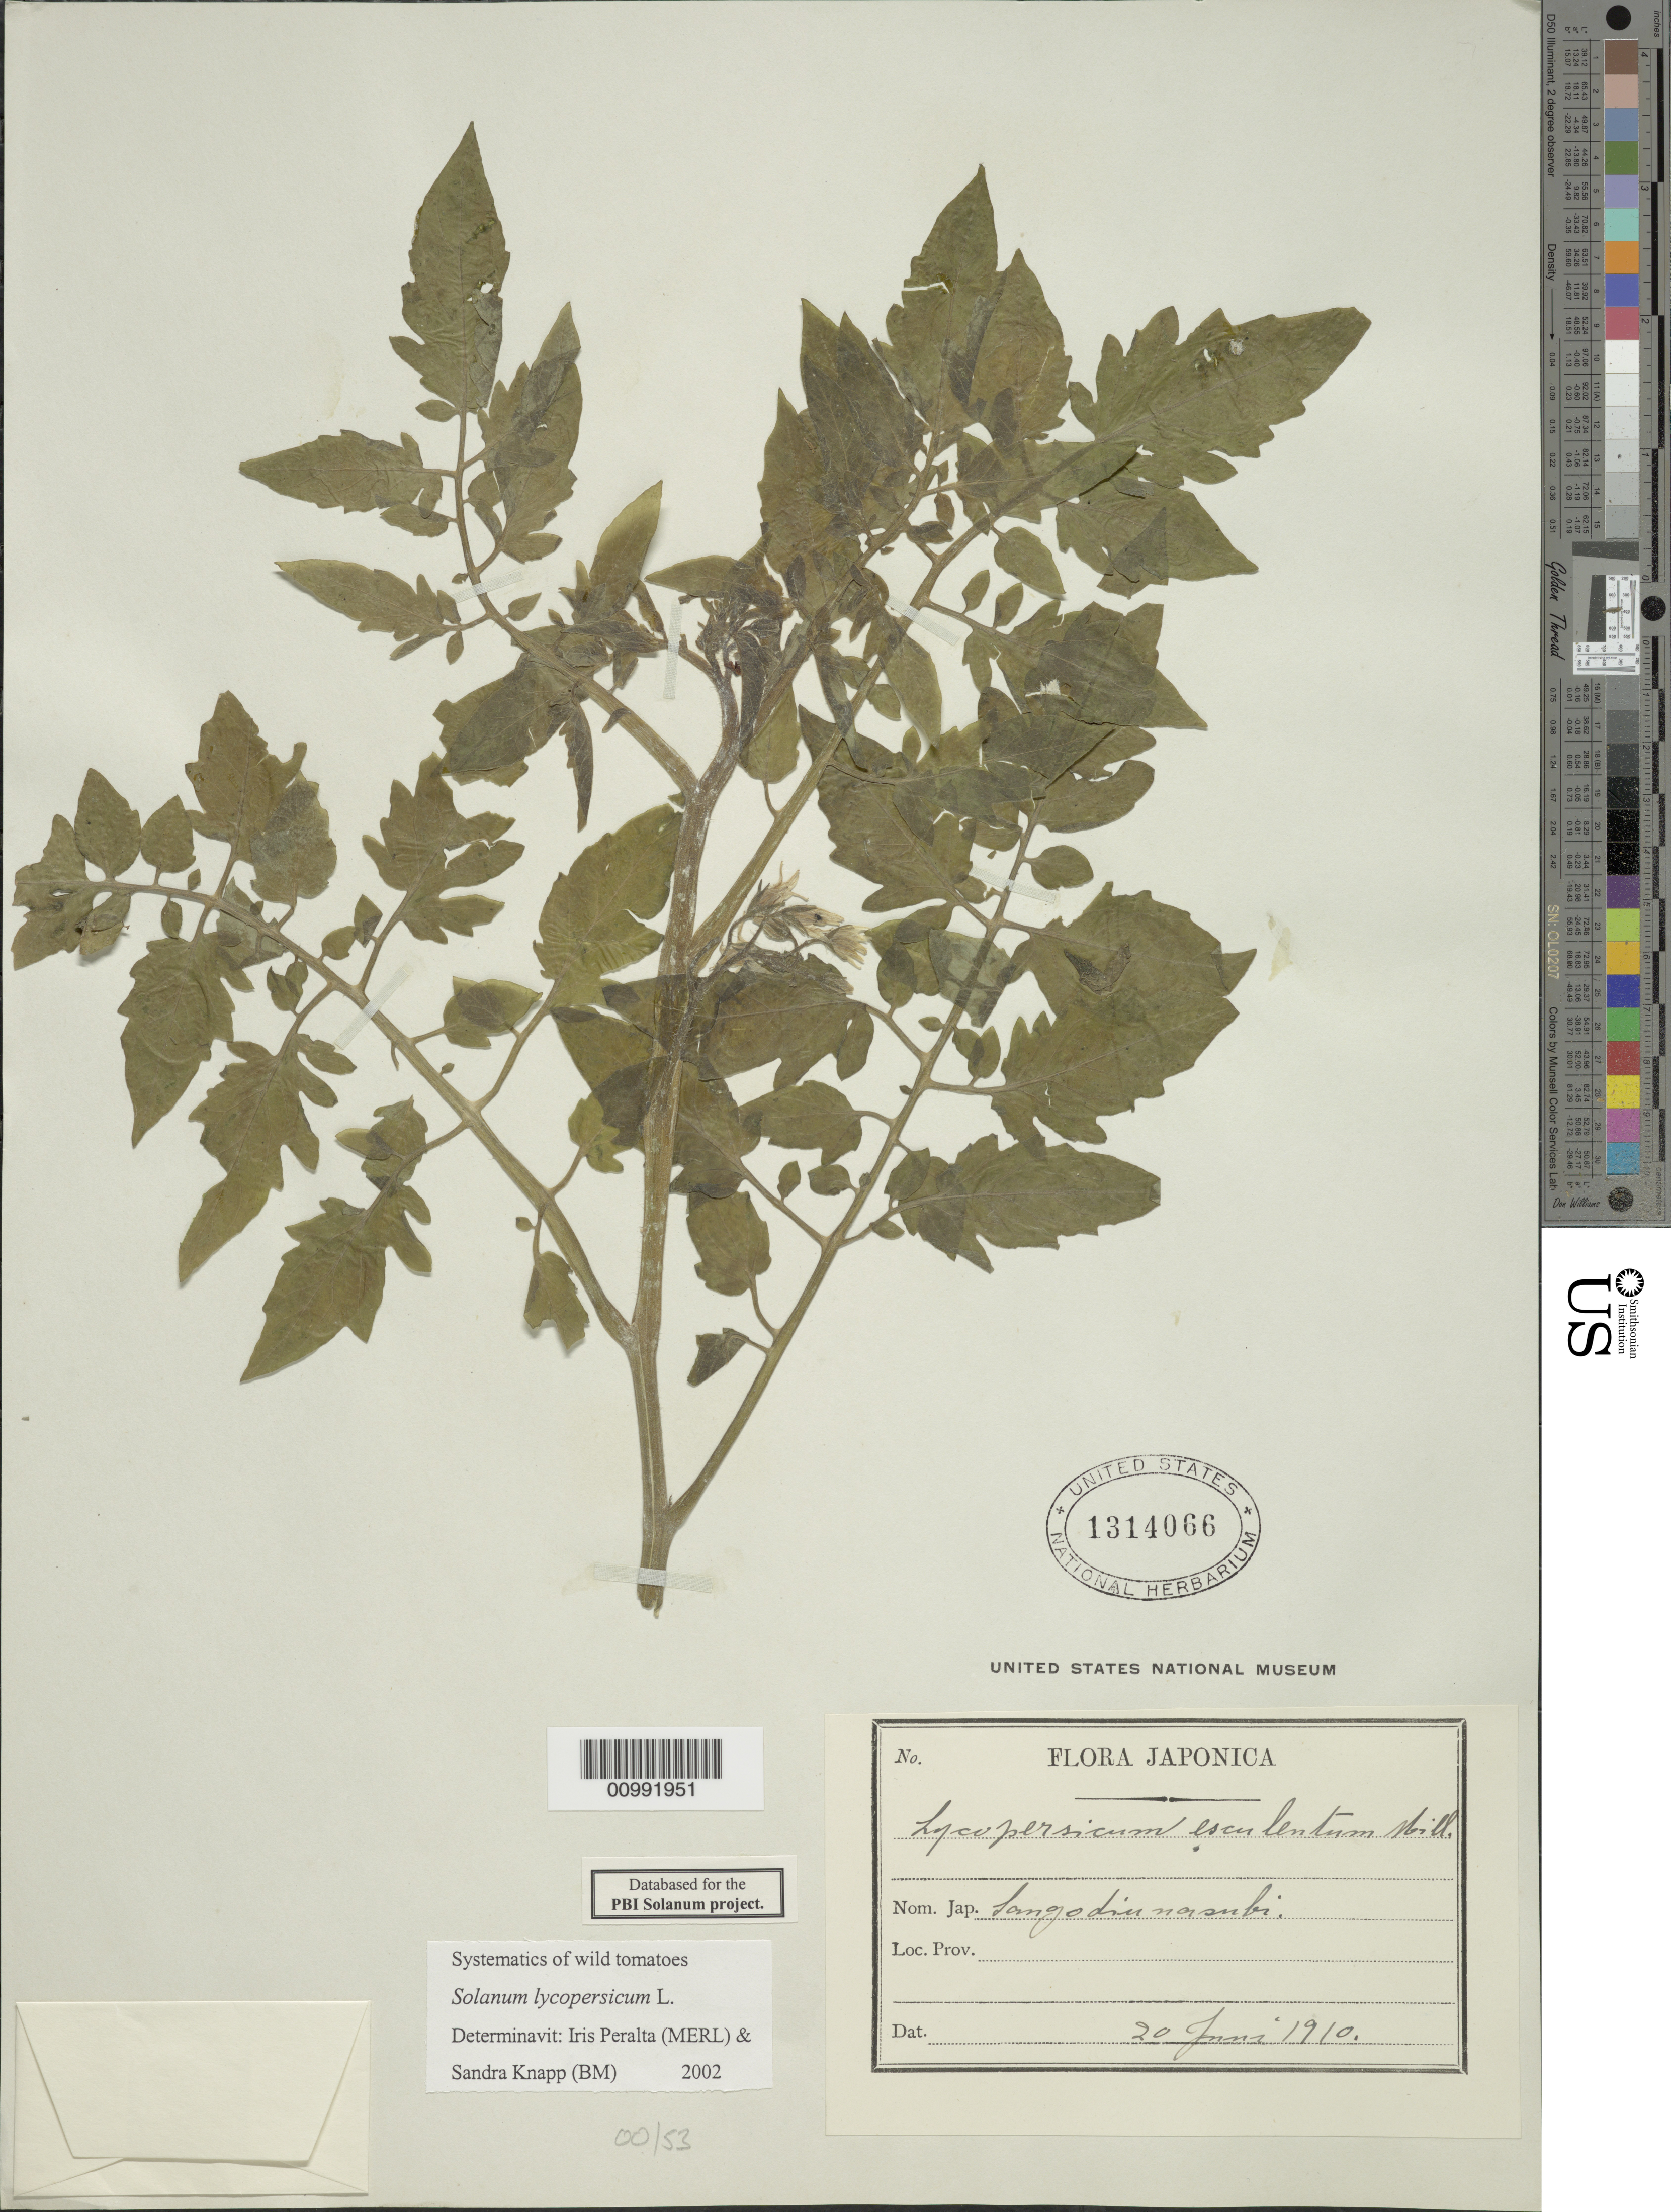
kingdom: Plantae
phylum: Tracheophyta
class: Magnoliopsida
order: Solanales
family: Solanaceae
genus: Solanum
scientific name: Solanum lycopersicum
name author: L.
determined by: Peralta, Iris E.; Knapp, S. D.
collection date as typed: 20 Jun 1920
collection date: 1920-06-20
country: Japan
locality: Sangodiu nasubi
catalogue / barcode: US 1314066